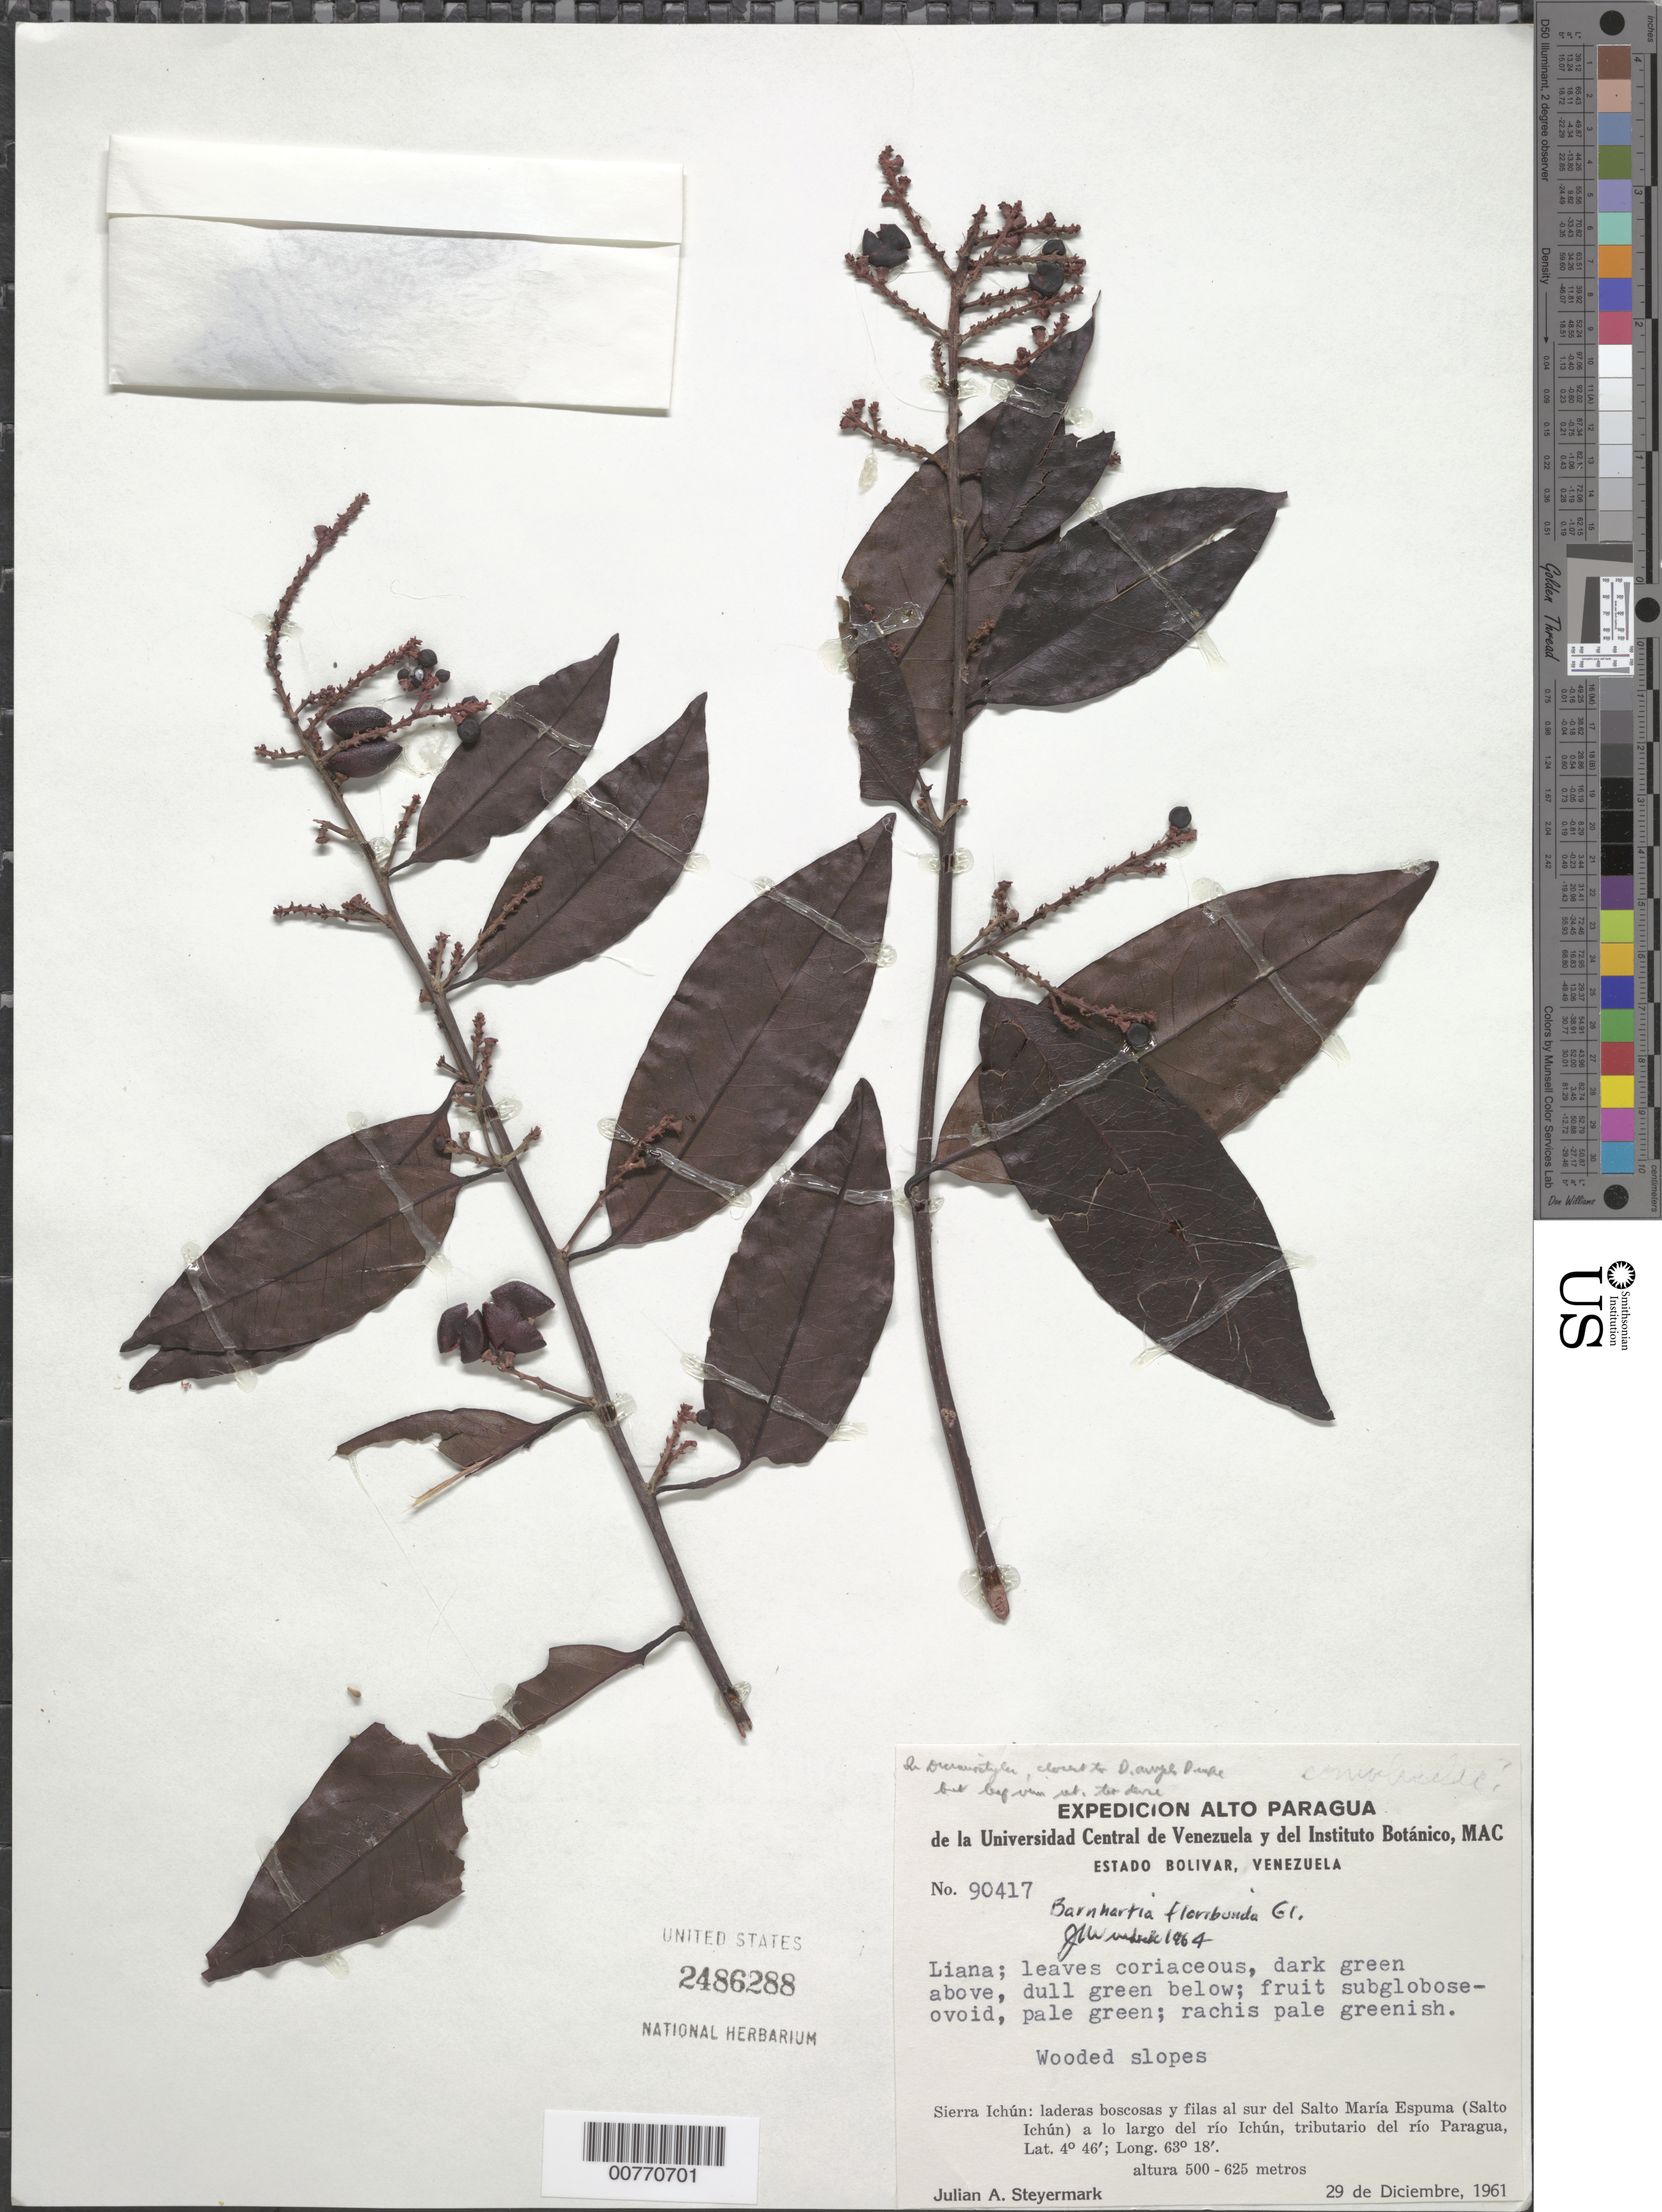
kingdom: Plantae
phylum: Tracheophyta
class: Magnoliopsida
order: Fabales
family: Polygalaceae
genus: Barnhartia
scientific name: Barnhartia floribunda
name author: Gleason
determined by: Wurdack, John J., (US), US (UNITED STATES)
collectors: J. Steyermark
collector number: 90417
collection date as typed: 29-Dec-61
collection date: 1961-12-29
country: Venezuela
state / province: Bolívar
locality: Sierra Ichún: Salto María Espuma (Salto Ichún) del Río Ichún (tributary of río Paragua)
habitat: Wooded slopes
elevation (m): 500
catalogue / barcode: US 2486288